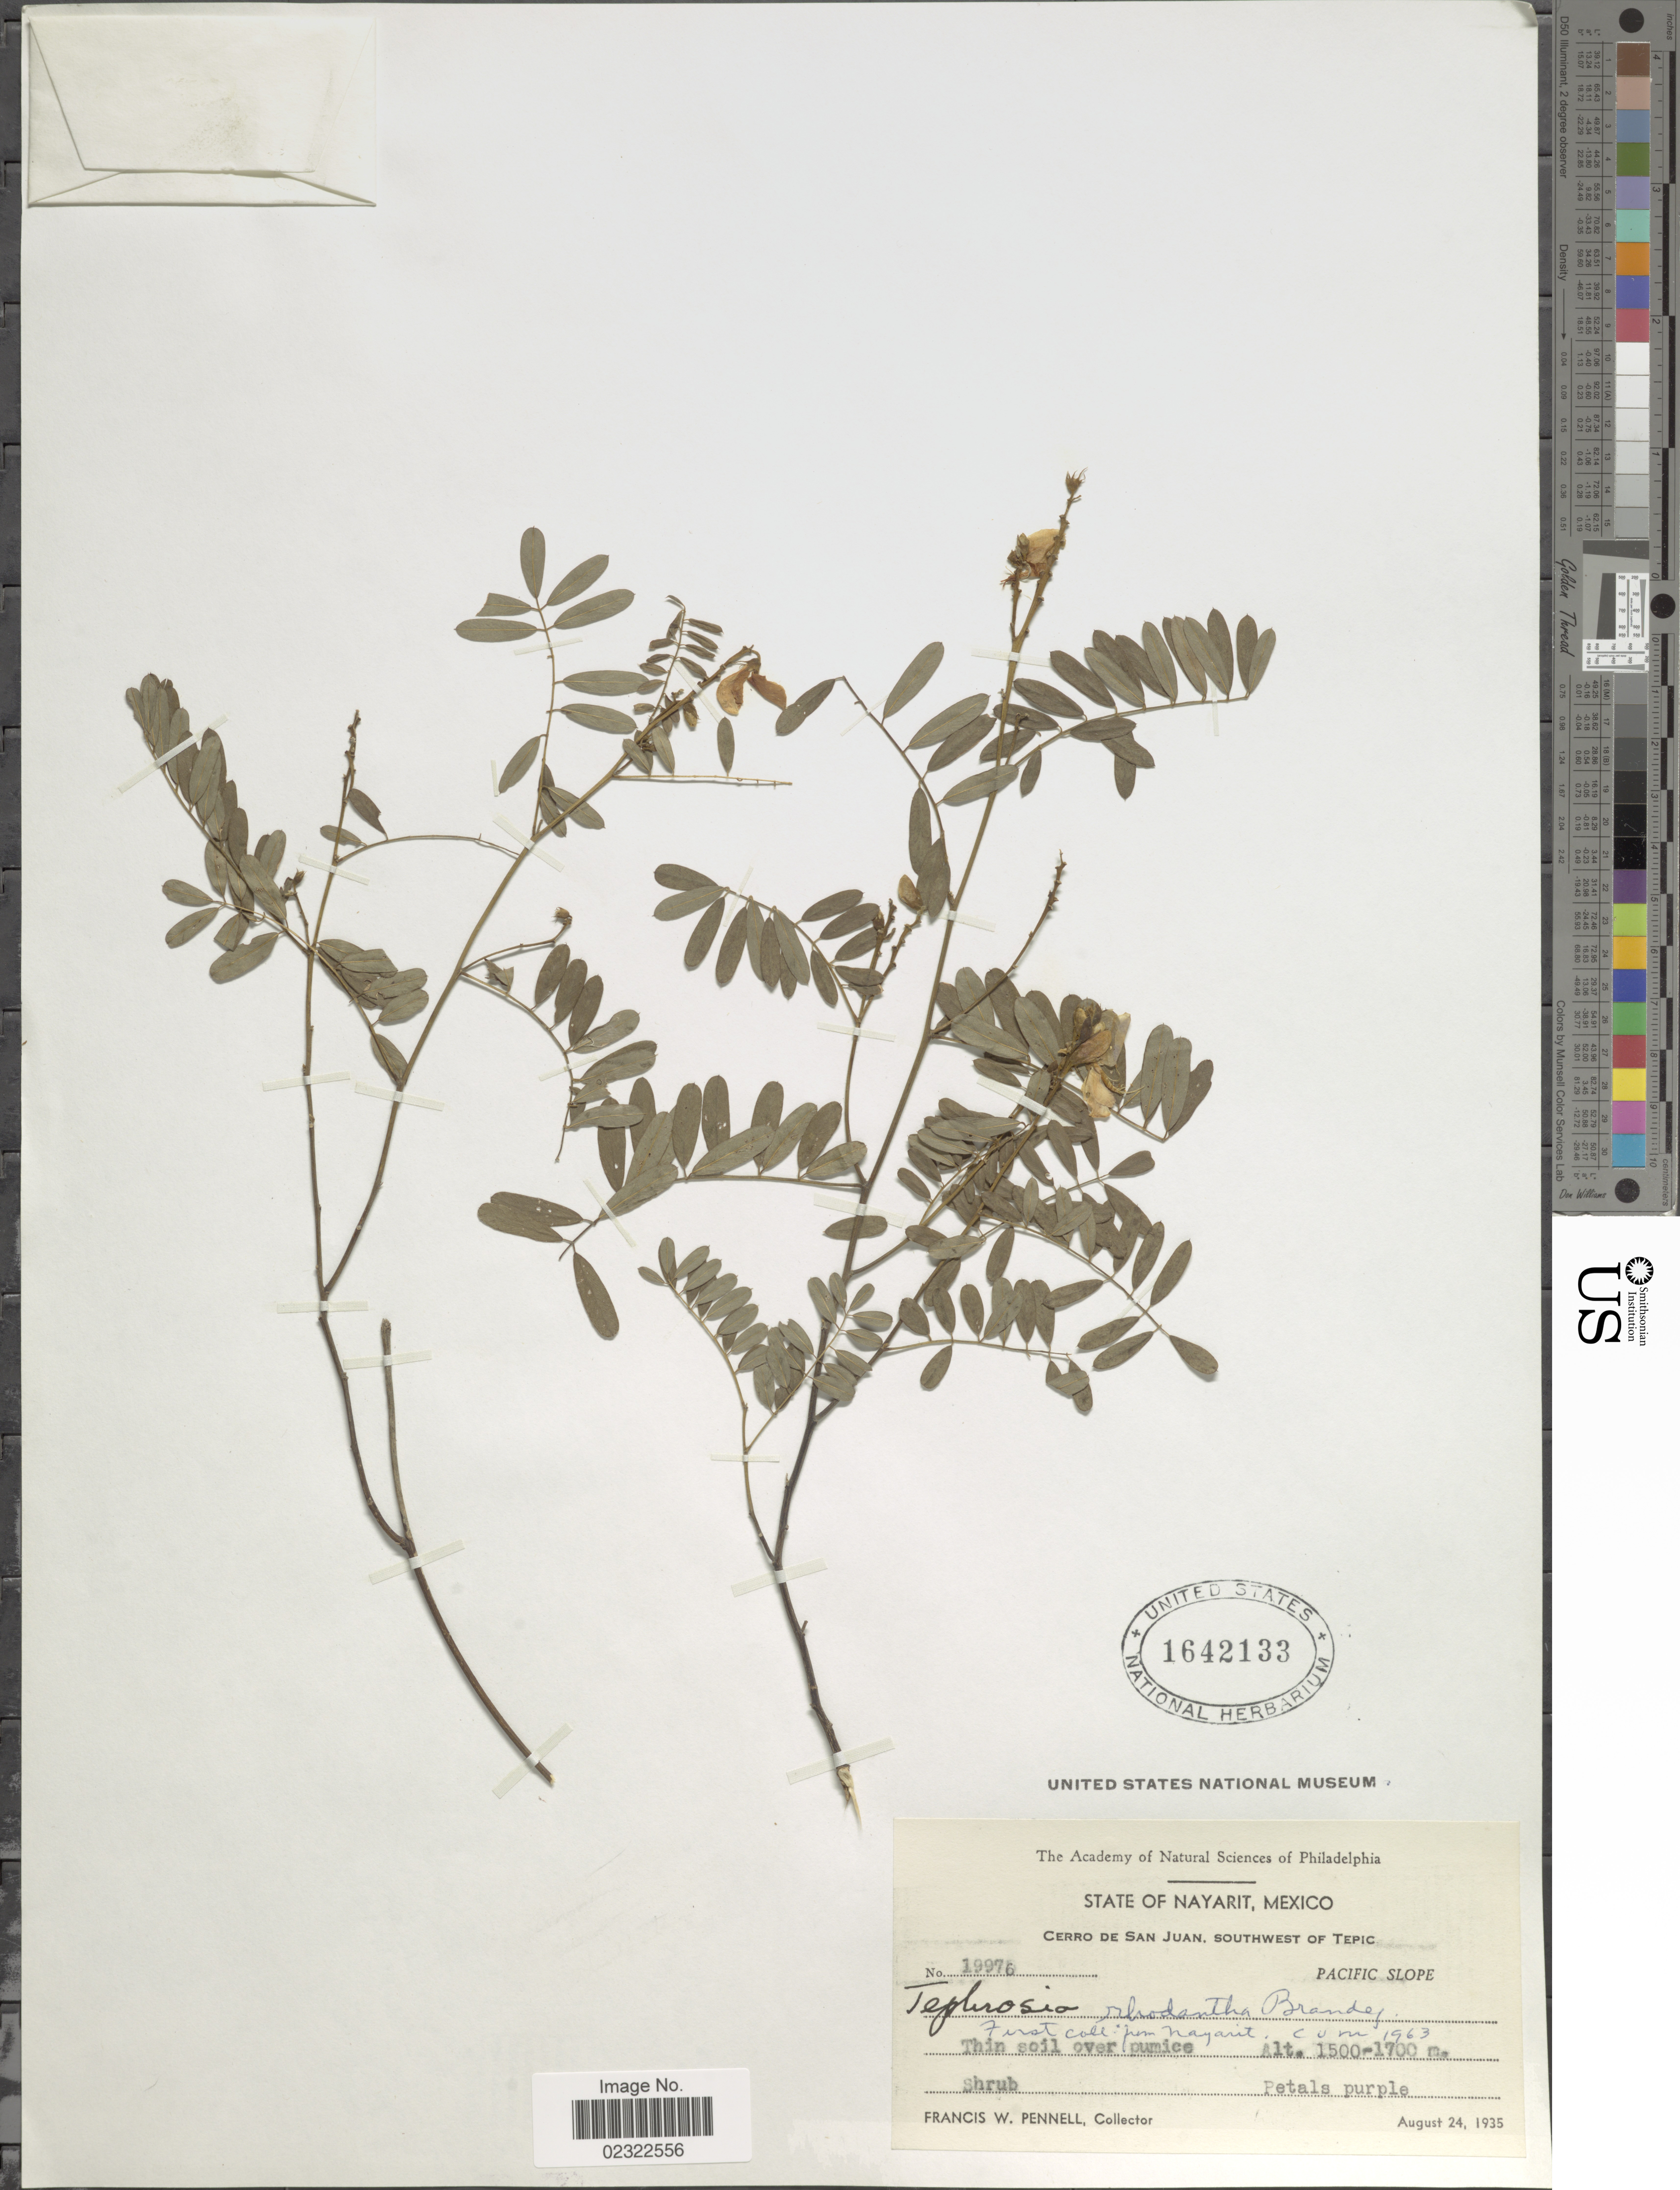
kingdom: Plantae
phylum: Tracheophyta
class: Magnoliopsida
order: Fabales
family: Fabaceae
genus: Tephrosia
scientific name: Tephrosia rhodantha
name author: Brandegee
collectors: F. W. Pennell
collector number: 19976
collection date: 1935-08-24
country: Mexico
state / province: Nayarit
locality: State of Nayarit, Mexico, Pacific Slope.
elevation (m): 1500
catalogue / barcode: US 1642133